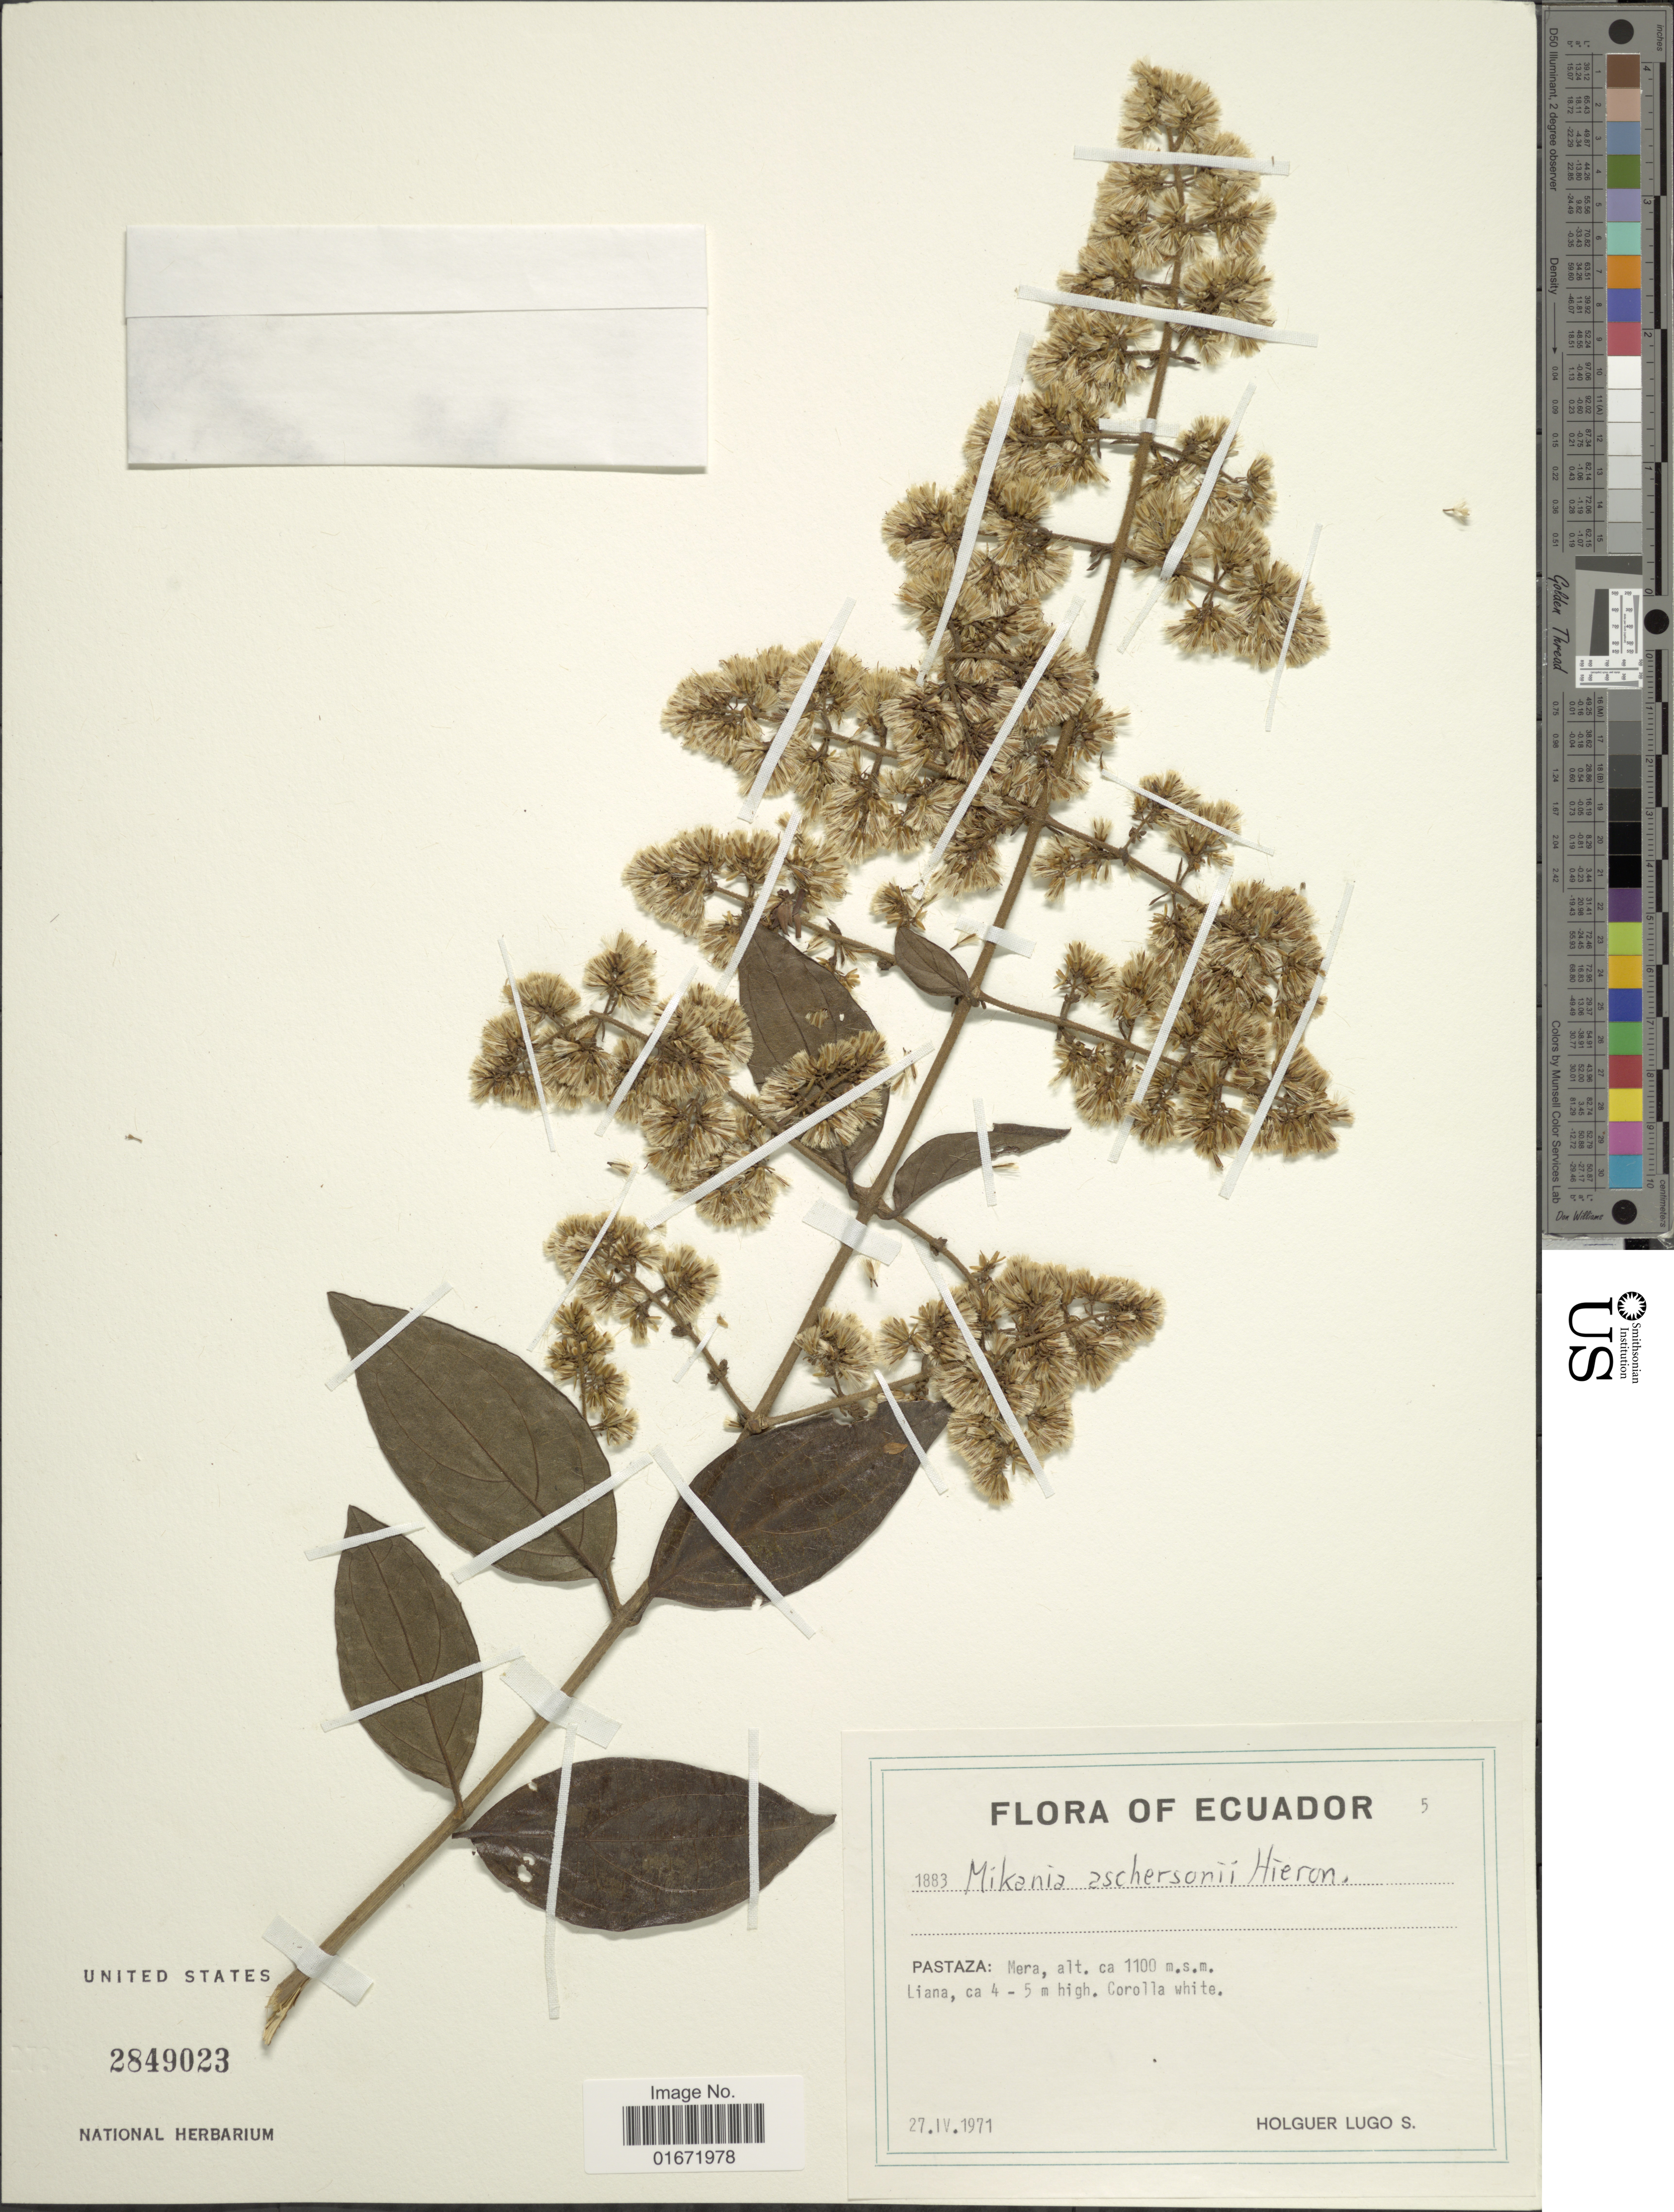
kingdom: Plantae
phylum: Tracheophyta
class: Magnoliopsida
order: Asterales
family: Asteraceae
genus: Mikania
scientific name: Mikania nigropunctulata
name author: Hieron.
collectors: H. Lugo S.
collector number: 1883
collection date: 1971-04-27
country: Ecuador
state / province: Pastaza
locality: Pastaza: Mera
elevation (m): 1100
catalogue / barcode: US 2849023